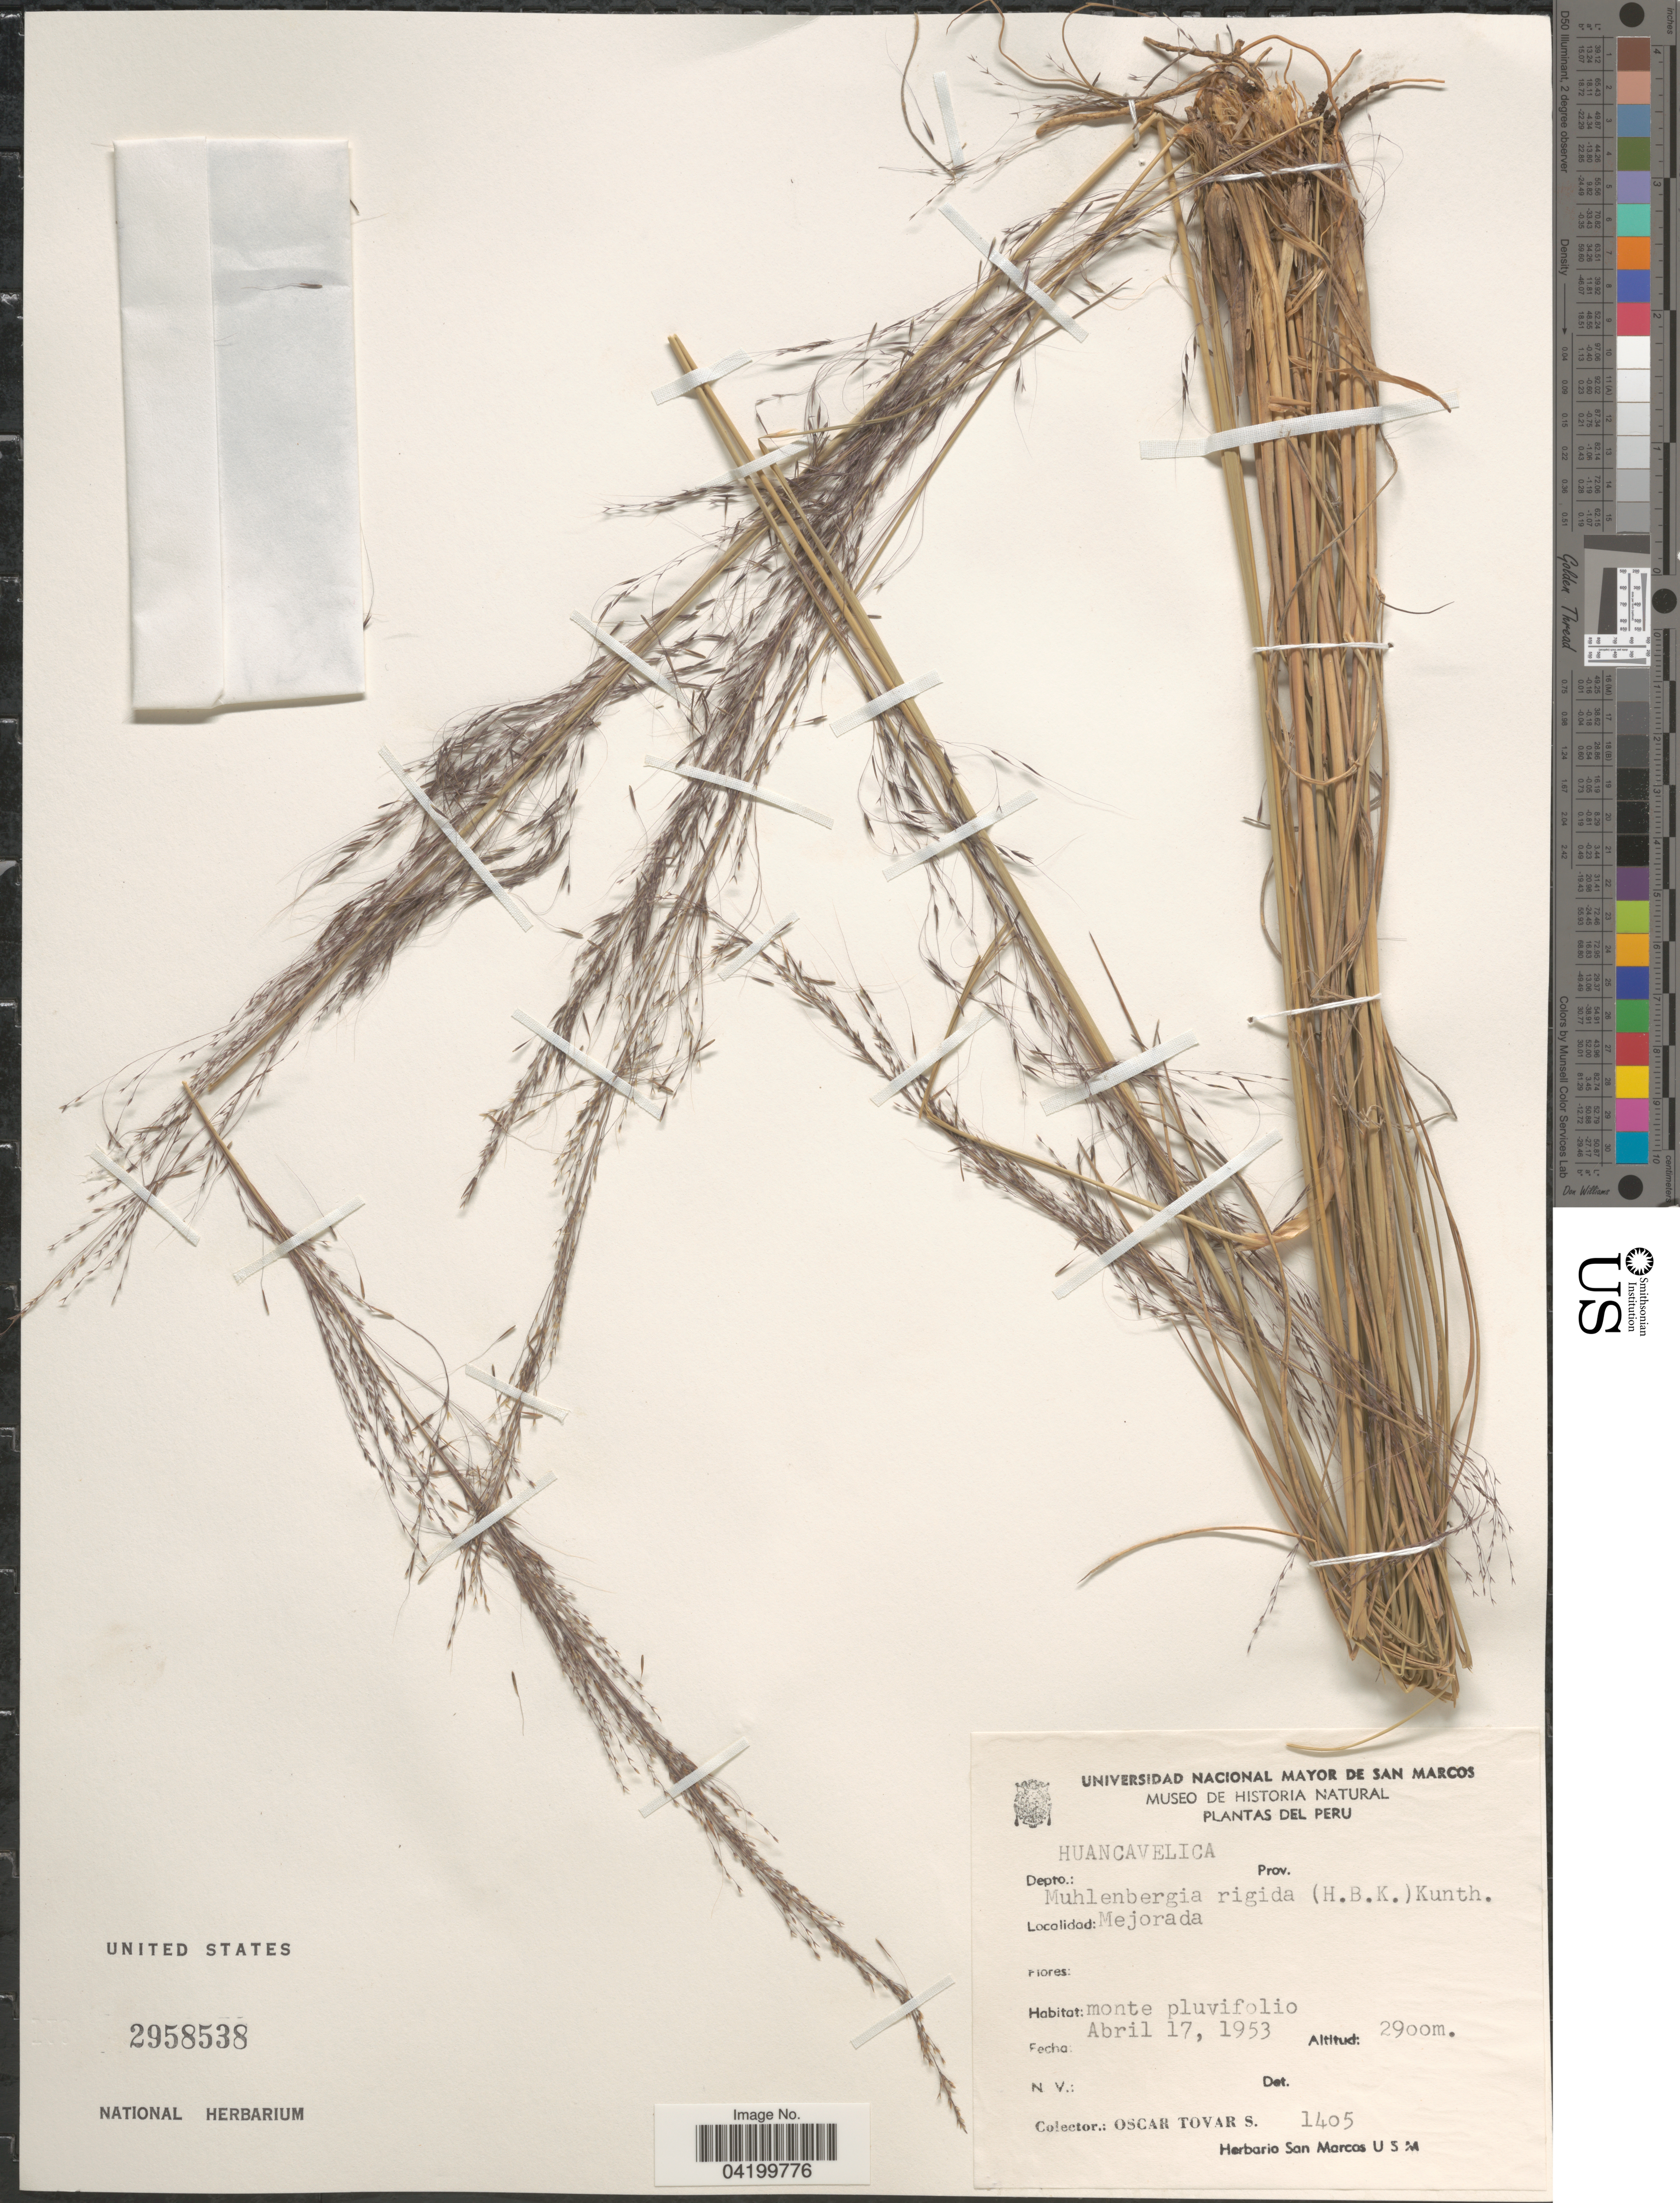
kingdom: Plantae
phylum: Tracheophyta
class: Liliopsida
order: Poales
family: Poaceae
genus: Muhlenbergia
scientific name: Muhlenbergia rigida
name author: (Kunth) Kunth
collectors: Ó. Tovar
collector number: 1405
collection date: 1953-04-17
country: Peru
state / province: Huancavelica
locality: Depto. Huancavelica. Mejorada.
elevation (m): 2900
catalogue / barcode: US 2958538